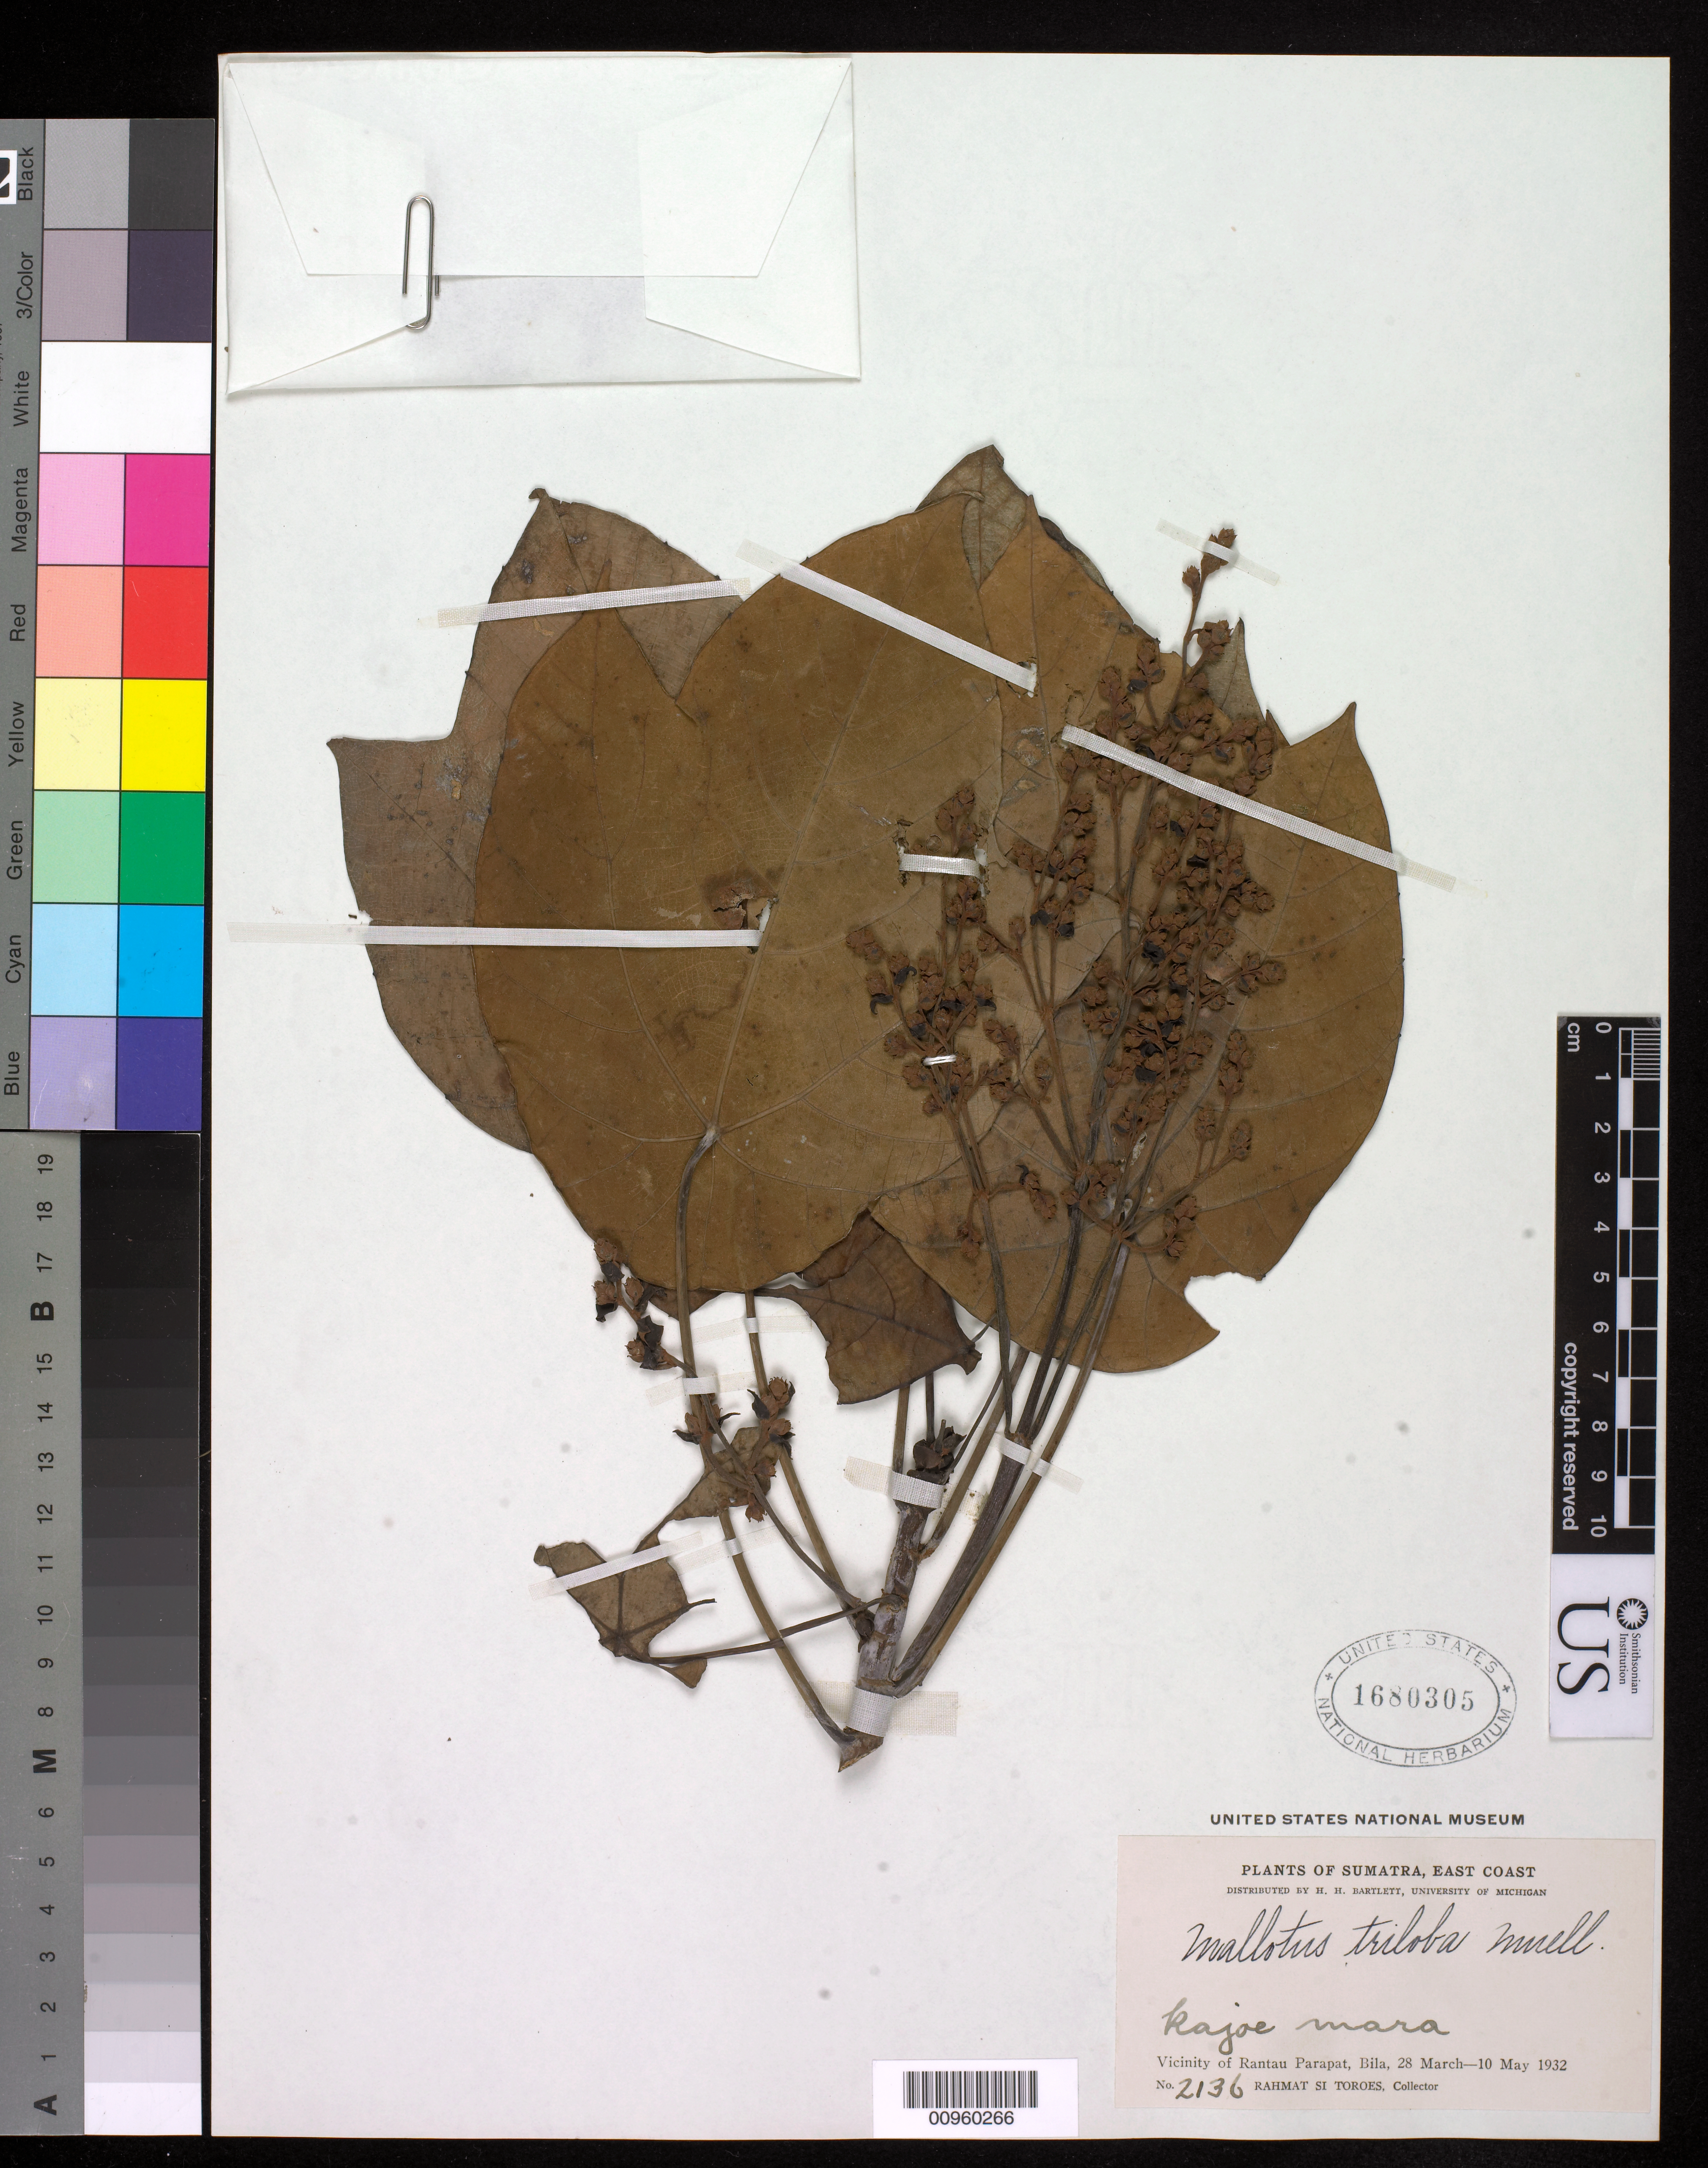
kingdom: Plantae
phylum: Tracheophyta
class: Magnoliopsida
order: Malpighiales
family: Euphorbiaceae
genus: Macaranga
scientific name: Macaranga motleyana subsp. griffithiana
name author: (Müll. Arg.) Whitmore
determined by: Whitmore, T. C.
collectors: Rahmat Si Boeea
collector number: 2136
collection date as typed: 28 Mar 1932 to 10 May 1932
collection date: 1932-03-28/1932-05-10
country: Indonesia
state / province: Sumatra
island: Sumatra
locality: Vicinity of Rantau Parapet, Bila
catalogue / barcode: US 1680305